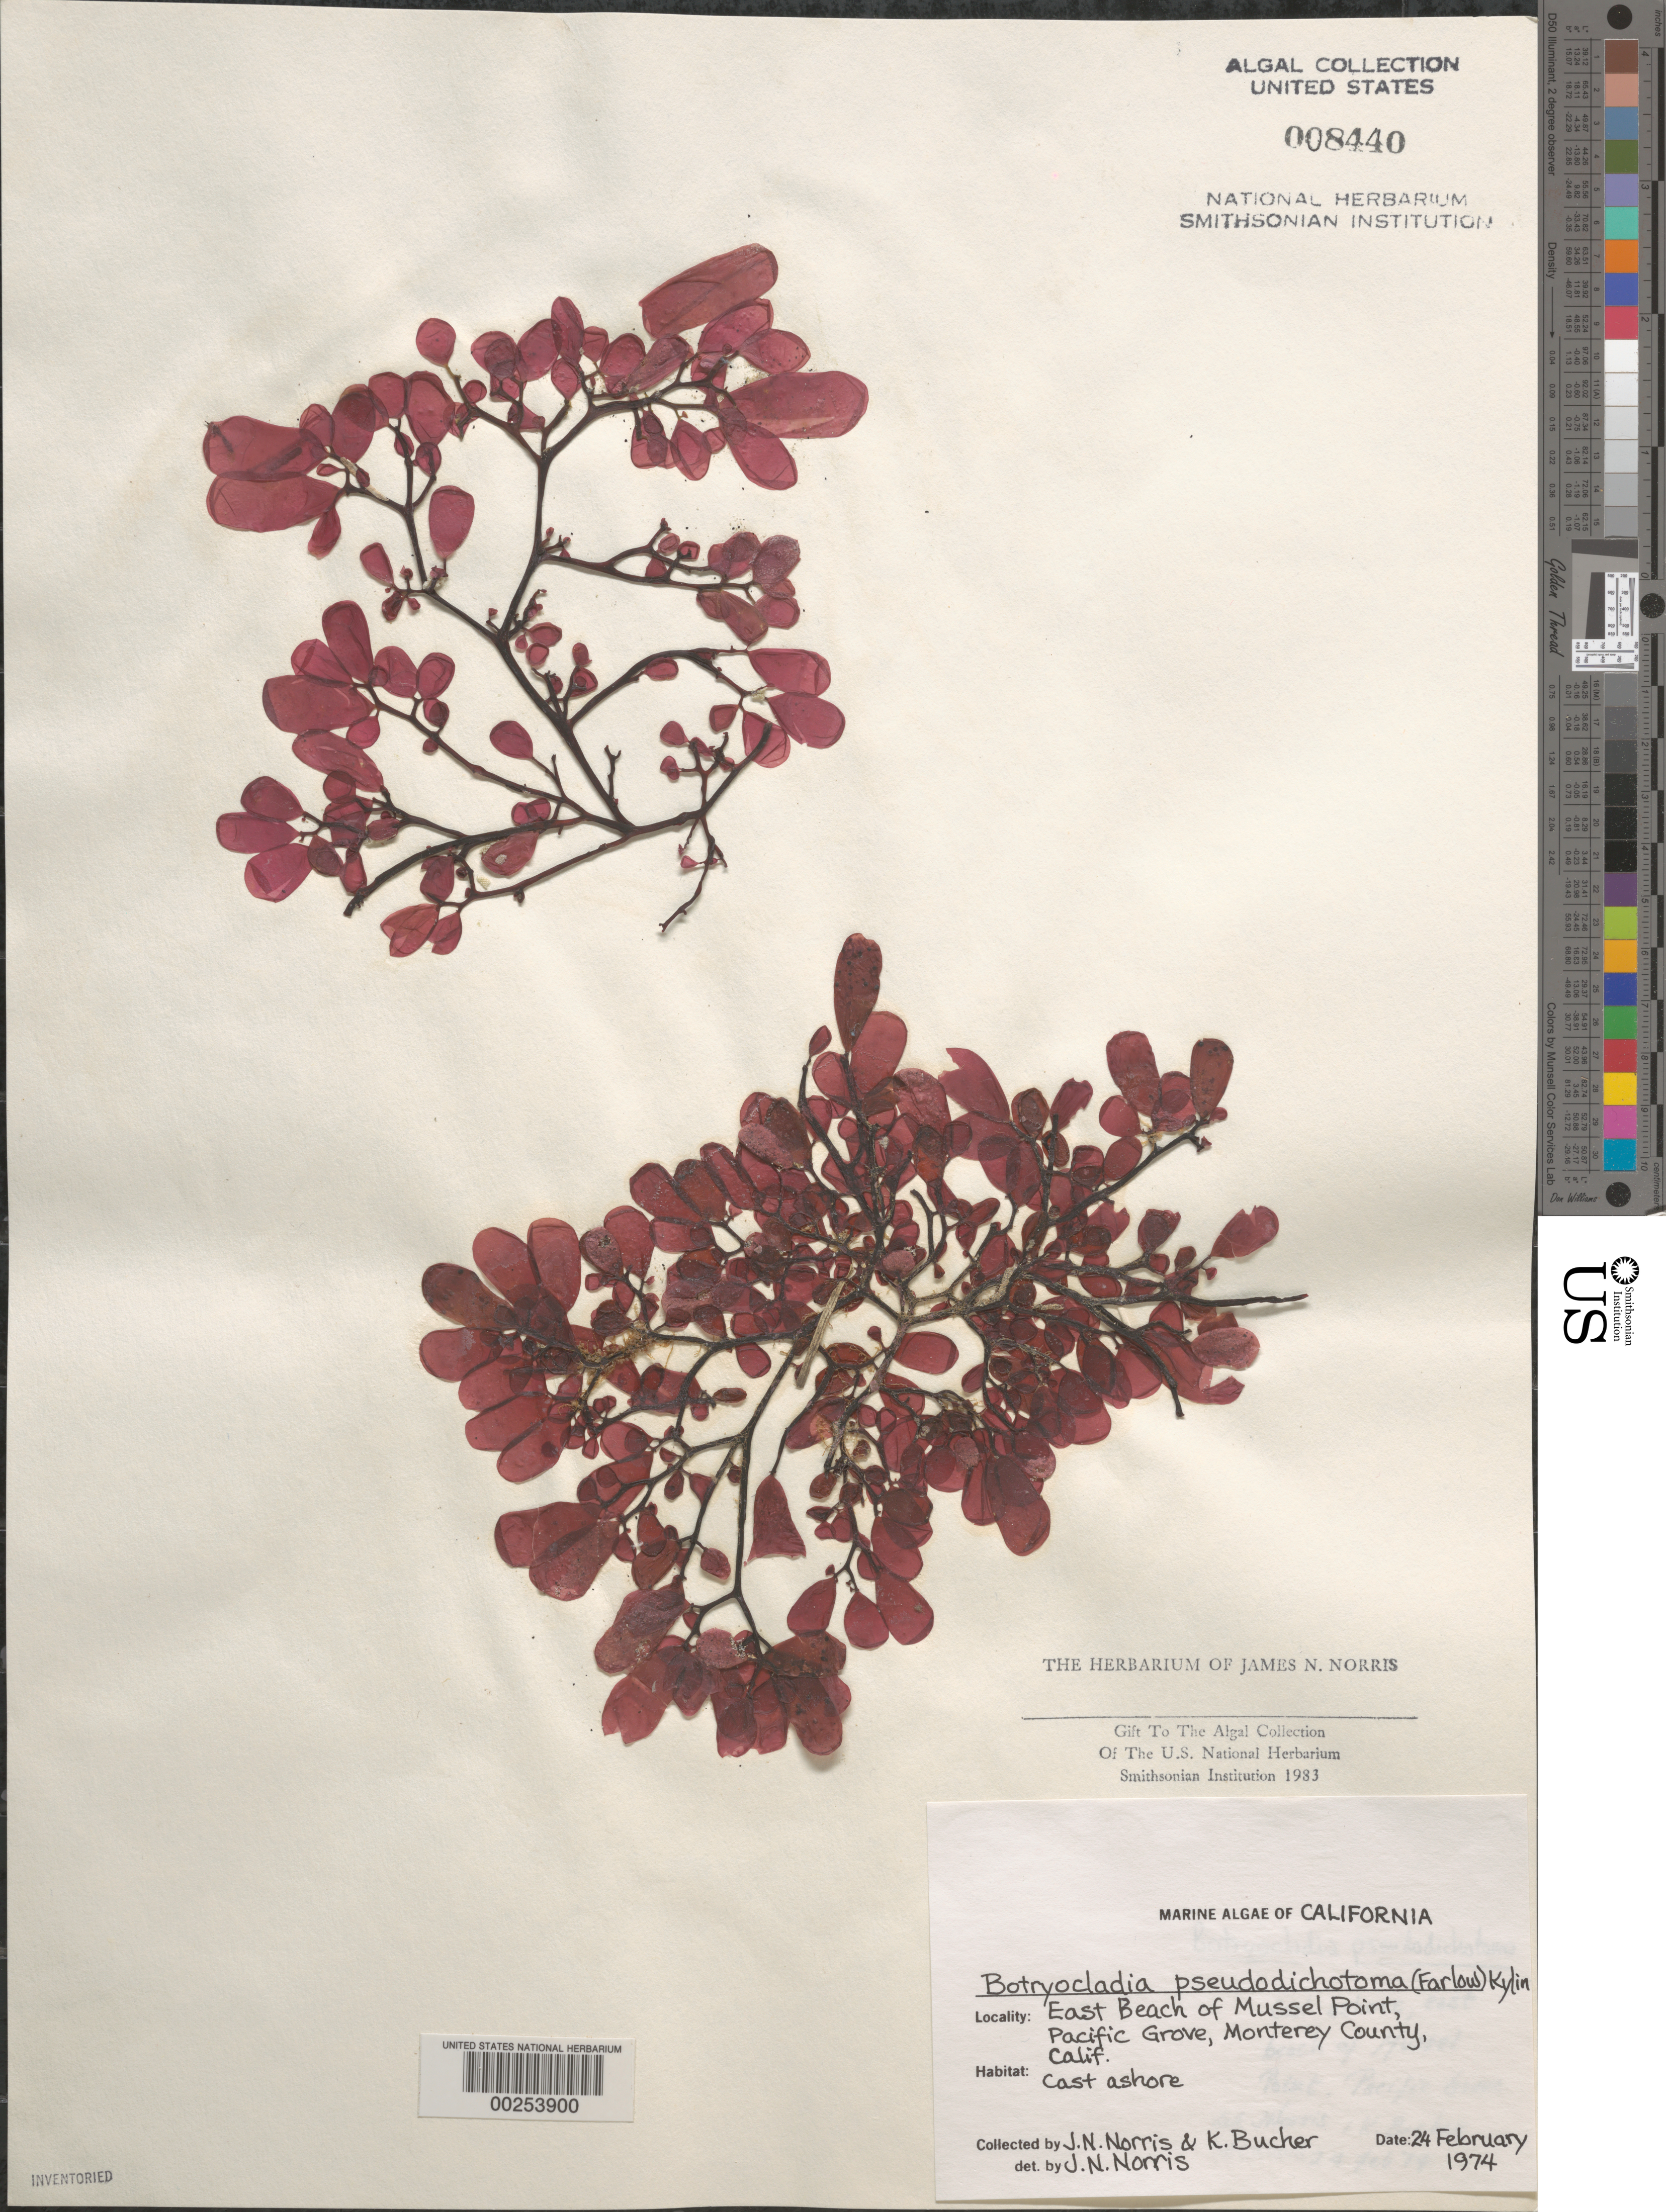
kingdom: Plantae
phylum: Rhodophyta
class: Florideophyceae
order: Rhodymeniales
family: Rhodymeniaceae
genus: Botryocladia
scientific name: Botryocladia pseudodichotoma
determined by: Norris, James N.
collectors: J. N. Norris & K. E. Bucher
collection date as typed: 24 Feb 1974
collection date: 1974-02-24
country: United States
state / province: California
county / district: Monterey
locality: East beach of Mussel Point, Pacific Grove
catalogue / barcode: US 8440